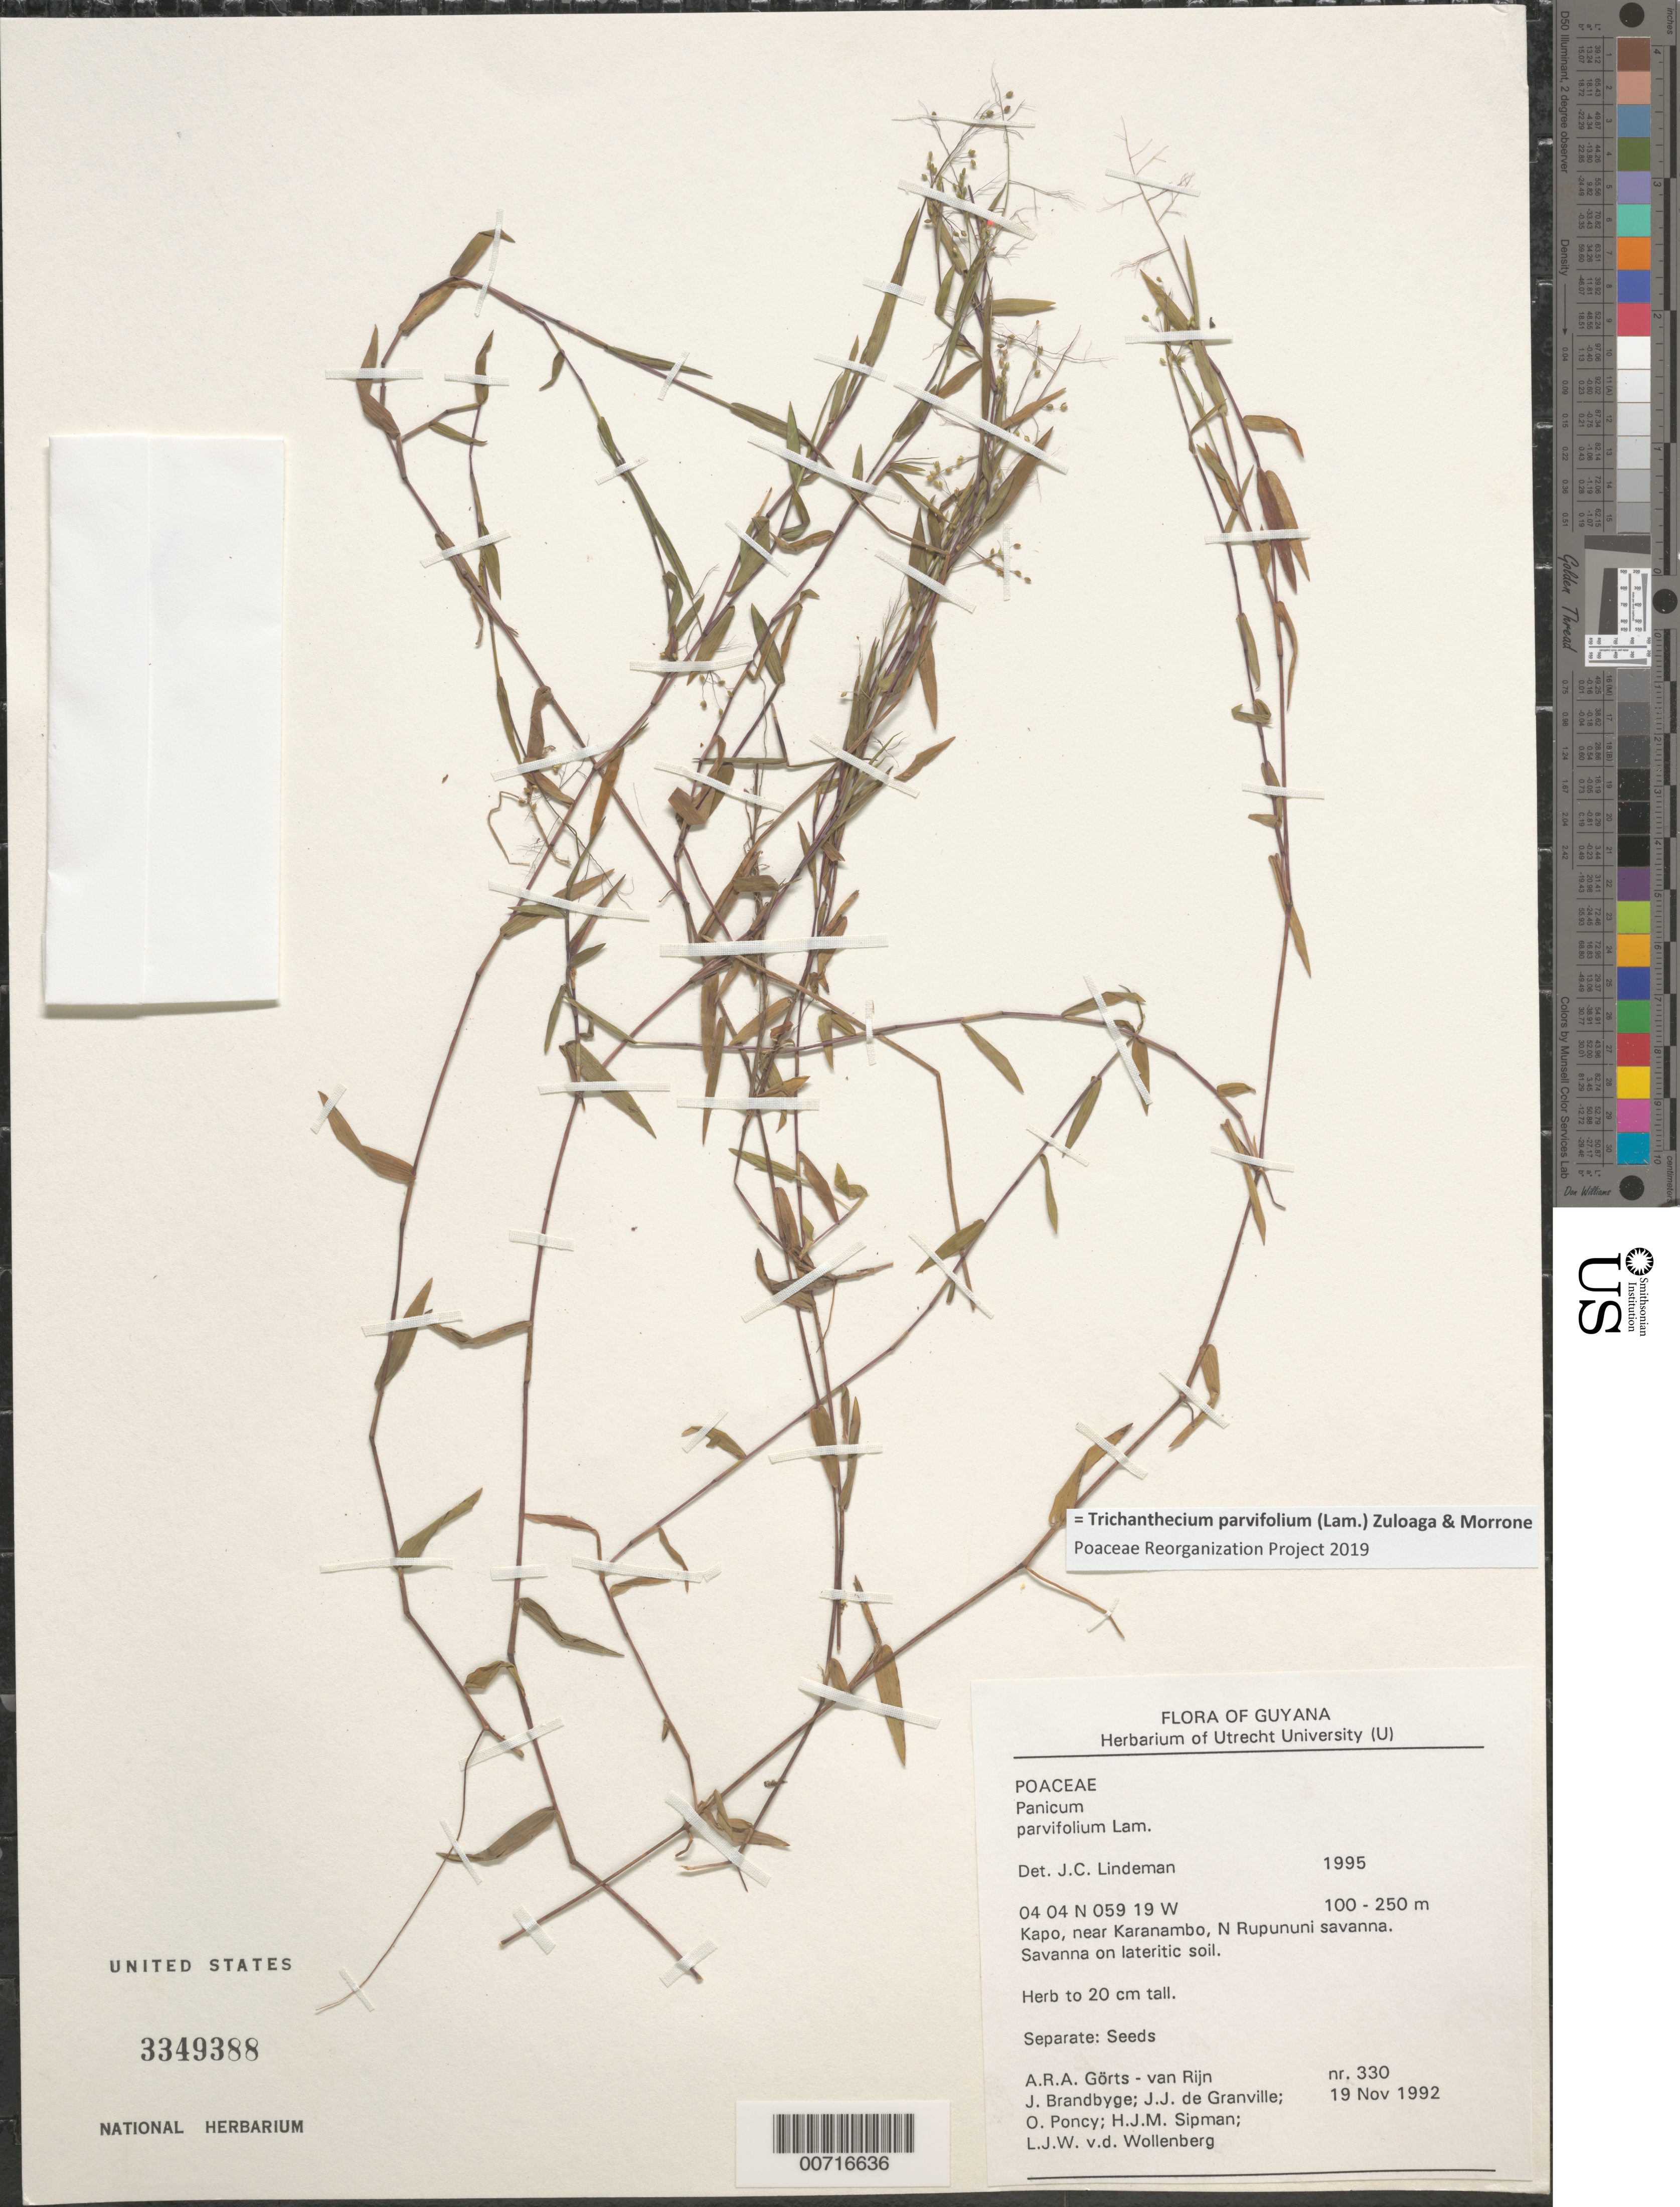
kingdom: Plantae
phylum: Tracheophyta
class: Liliopsida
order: Poales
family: Poaceae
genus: Trichanthecium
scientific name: Trichanthecium parvifolium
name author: (Lam.) Zuloaga & Morrone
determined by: Poaceae Reorganization Project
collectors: A. .R. A. Görts-van Rijn, J. Brandbyge, J.-J. de Granville, O. Poncy, H. J. M. Sipman & L. van der Wollenberg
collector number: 330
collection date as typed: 19-Nov-92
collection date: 1992-11-19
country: Guyana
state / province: U. Takutu-U. Essequibo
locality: Kapo, along trail to Lethem, near Karanambo, N. Rupununi Savanna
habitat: Savanna on lateritic soil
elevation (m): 100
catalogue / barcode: US 3349388